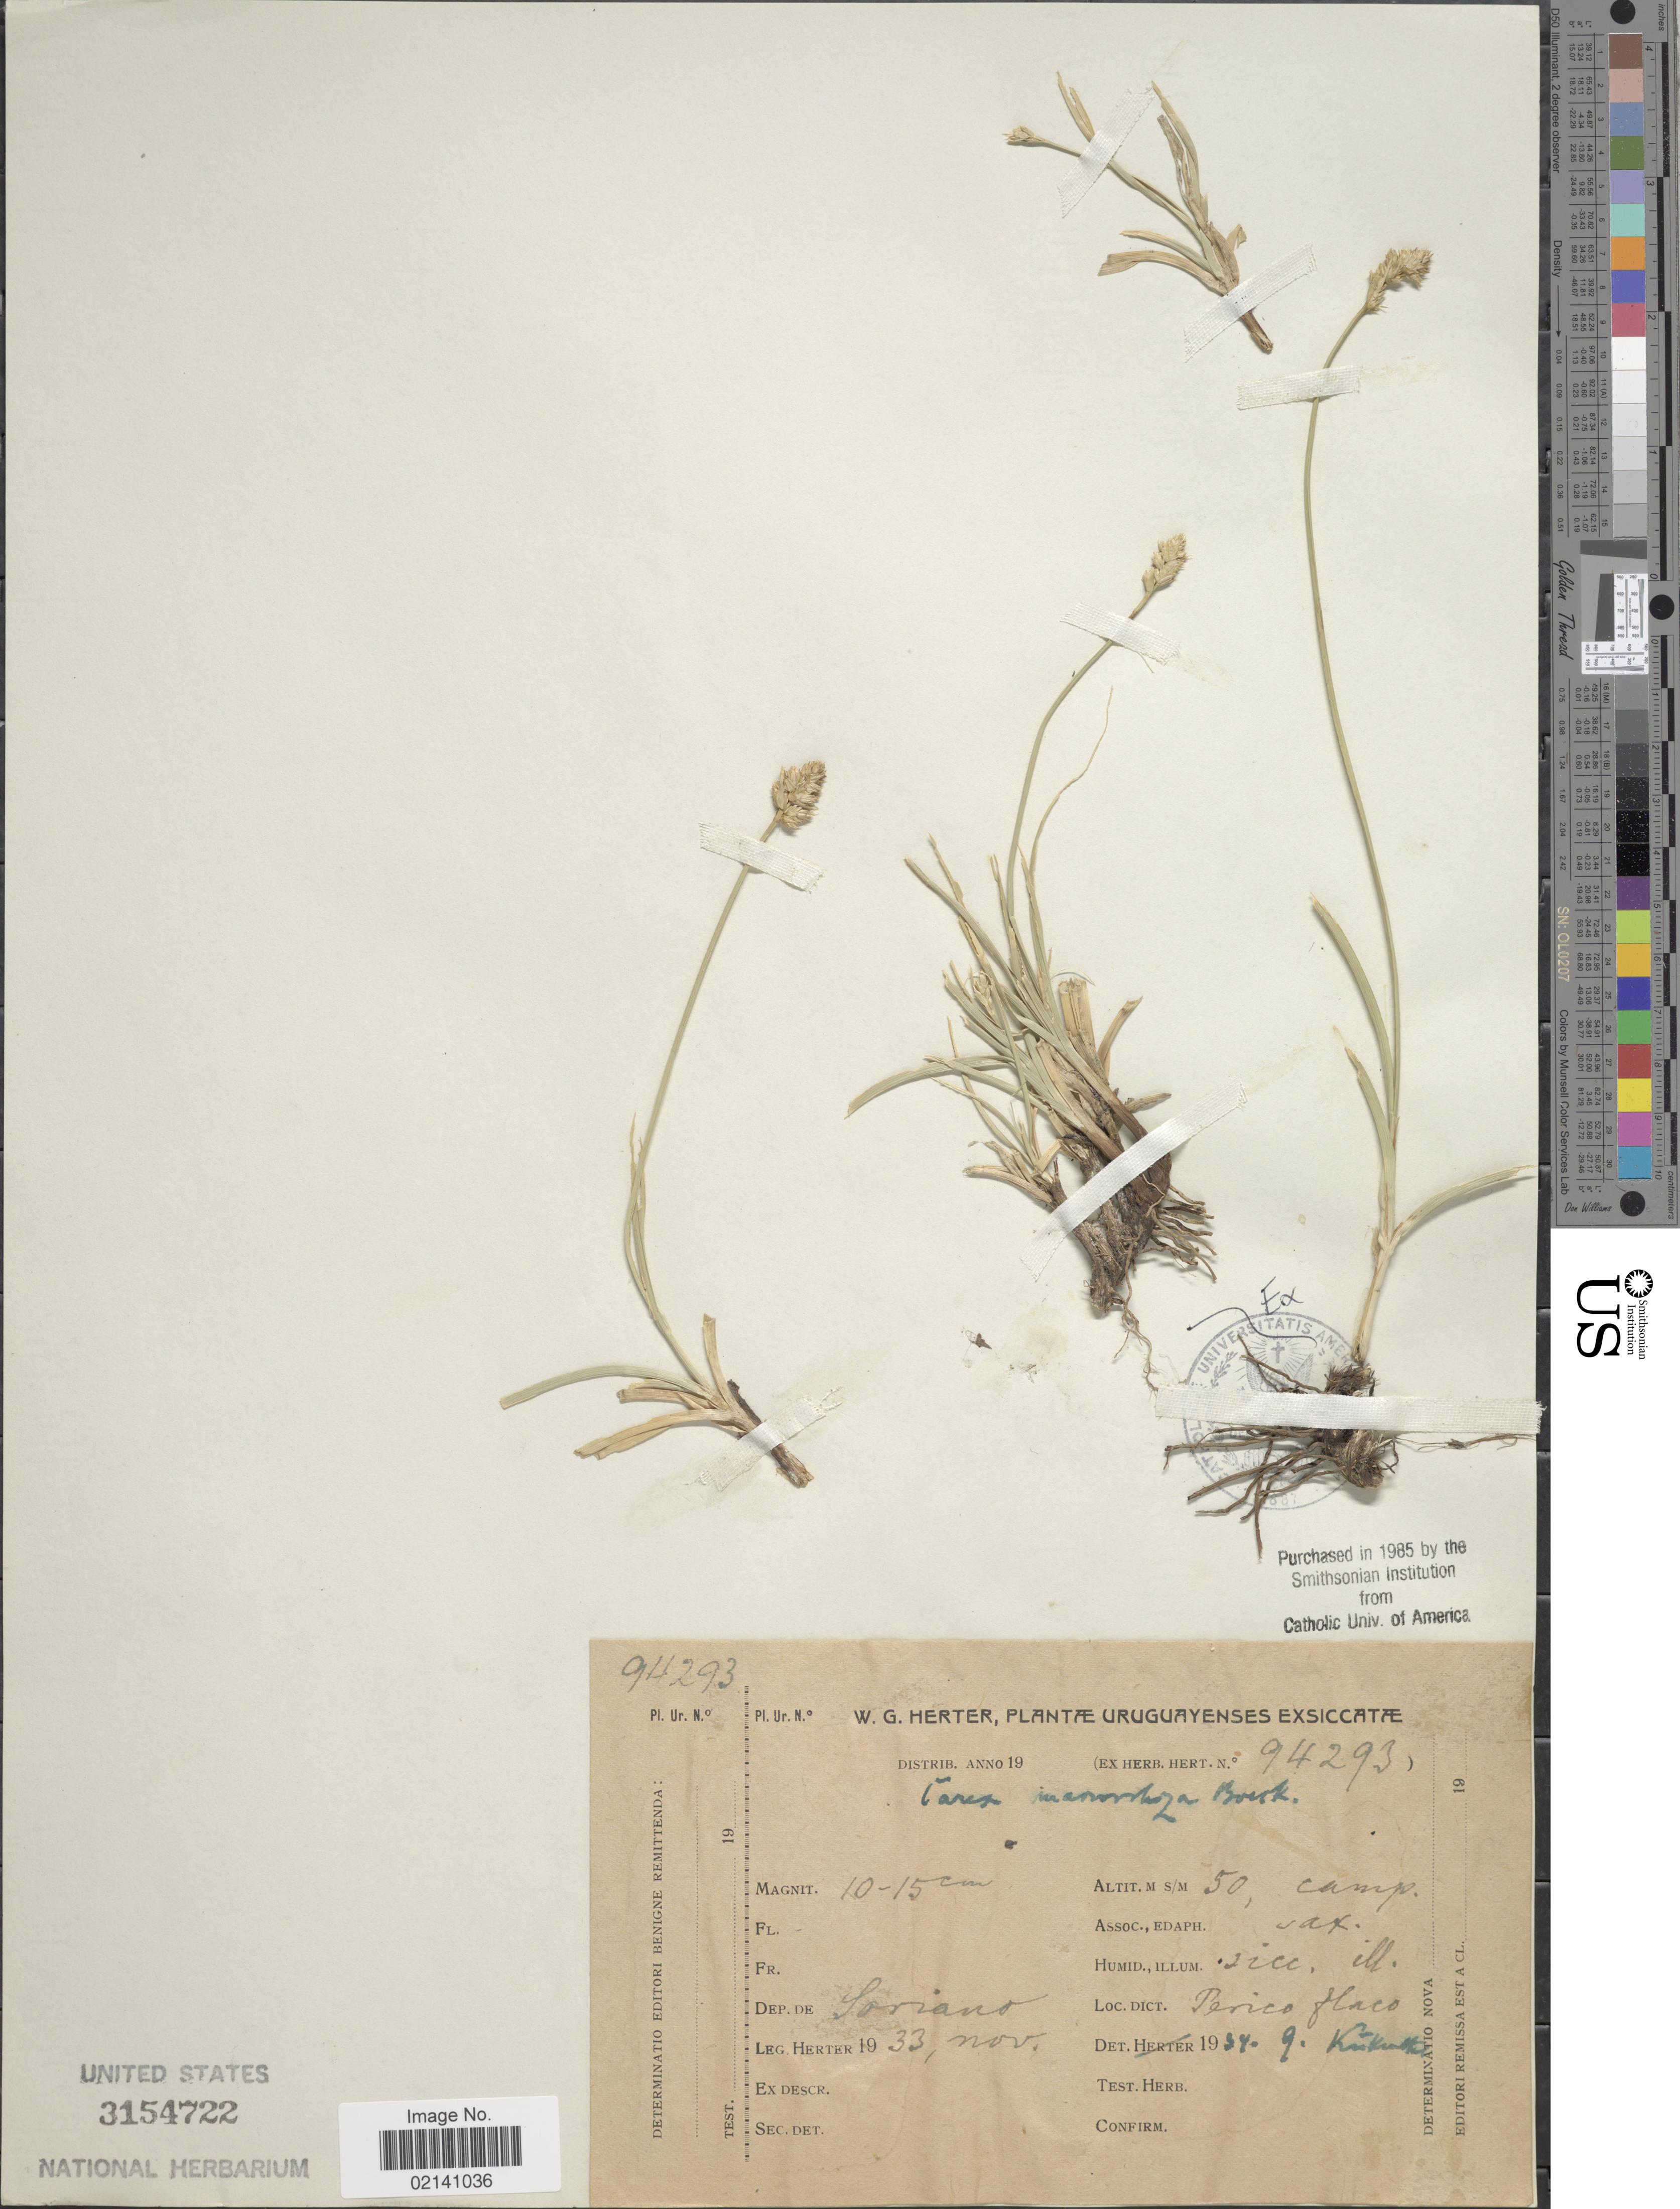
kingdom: Plantae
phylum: Tracheophyta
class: Liliopsida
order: Poales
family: Cyperaceae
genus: Carex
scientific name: Carex divisa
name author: Huds.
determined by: Jimnéz-Mejias, Pedro, (UPOS), Universidad Pablo de Olavide (SPAIN)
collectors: W. G. Herter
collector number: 94293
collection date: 1933-11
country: Uruguay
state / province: Soriano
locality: Dep. de Soriano, Perico flaco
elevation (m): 50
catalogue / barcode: US 3154722